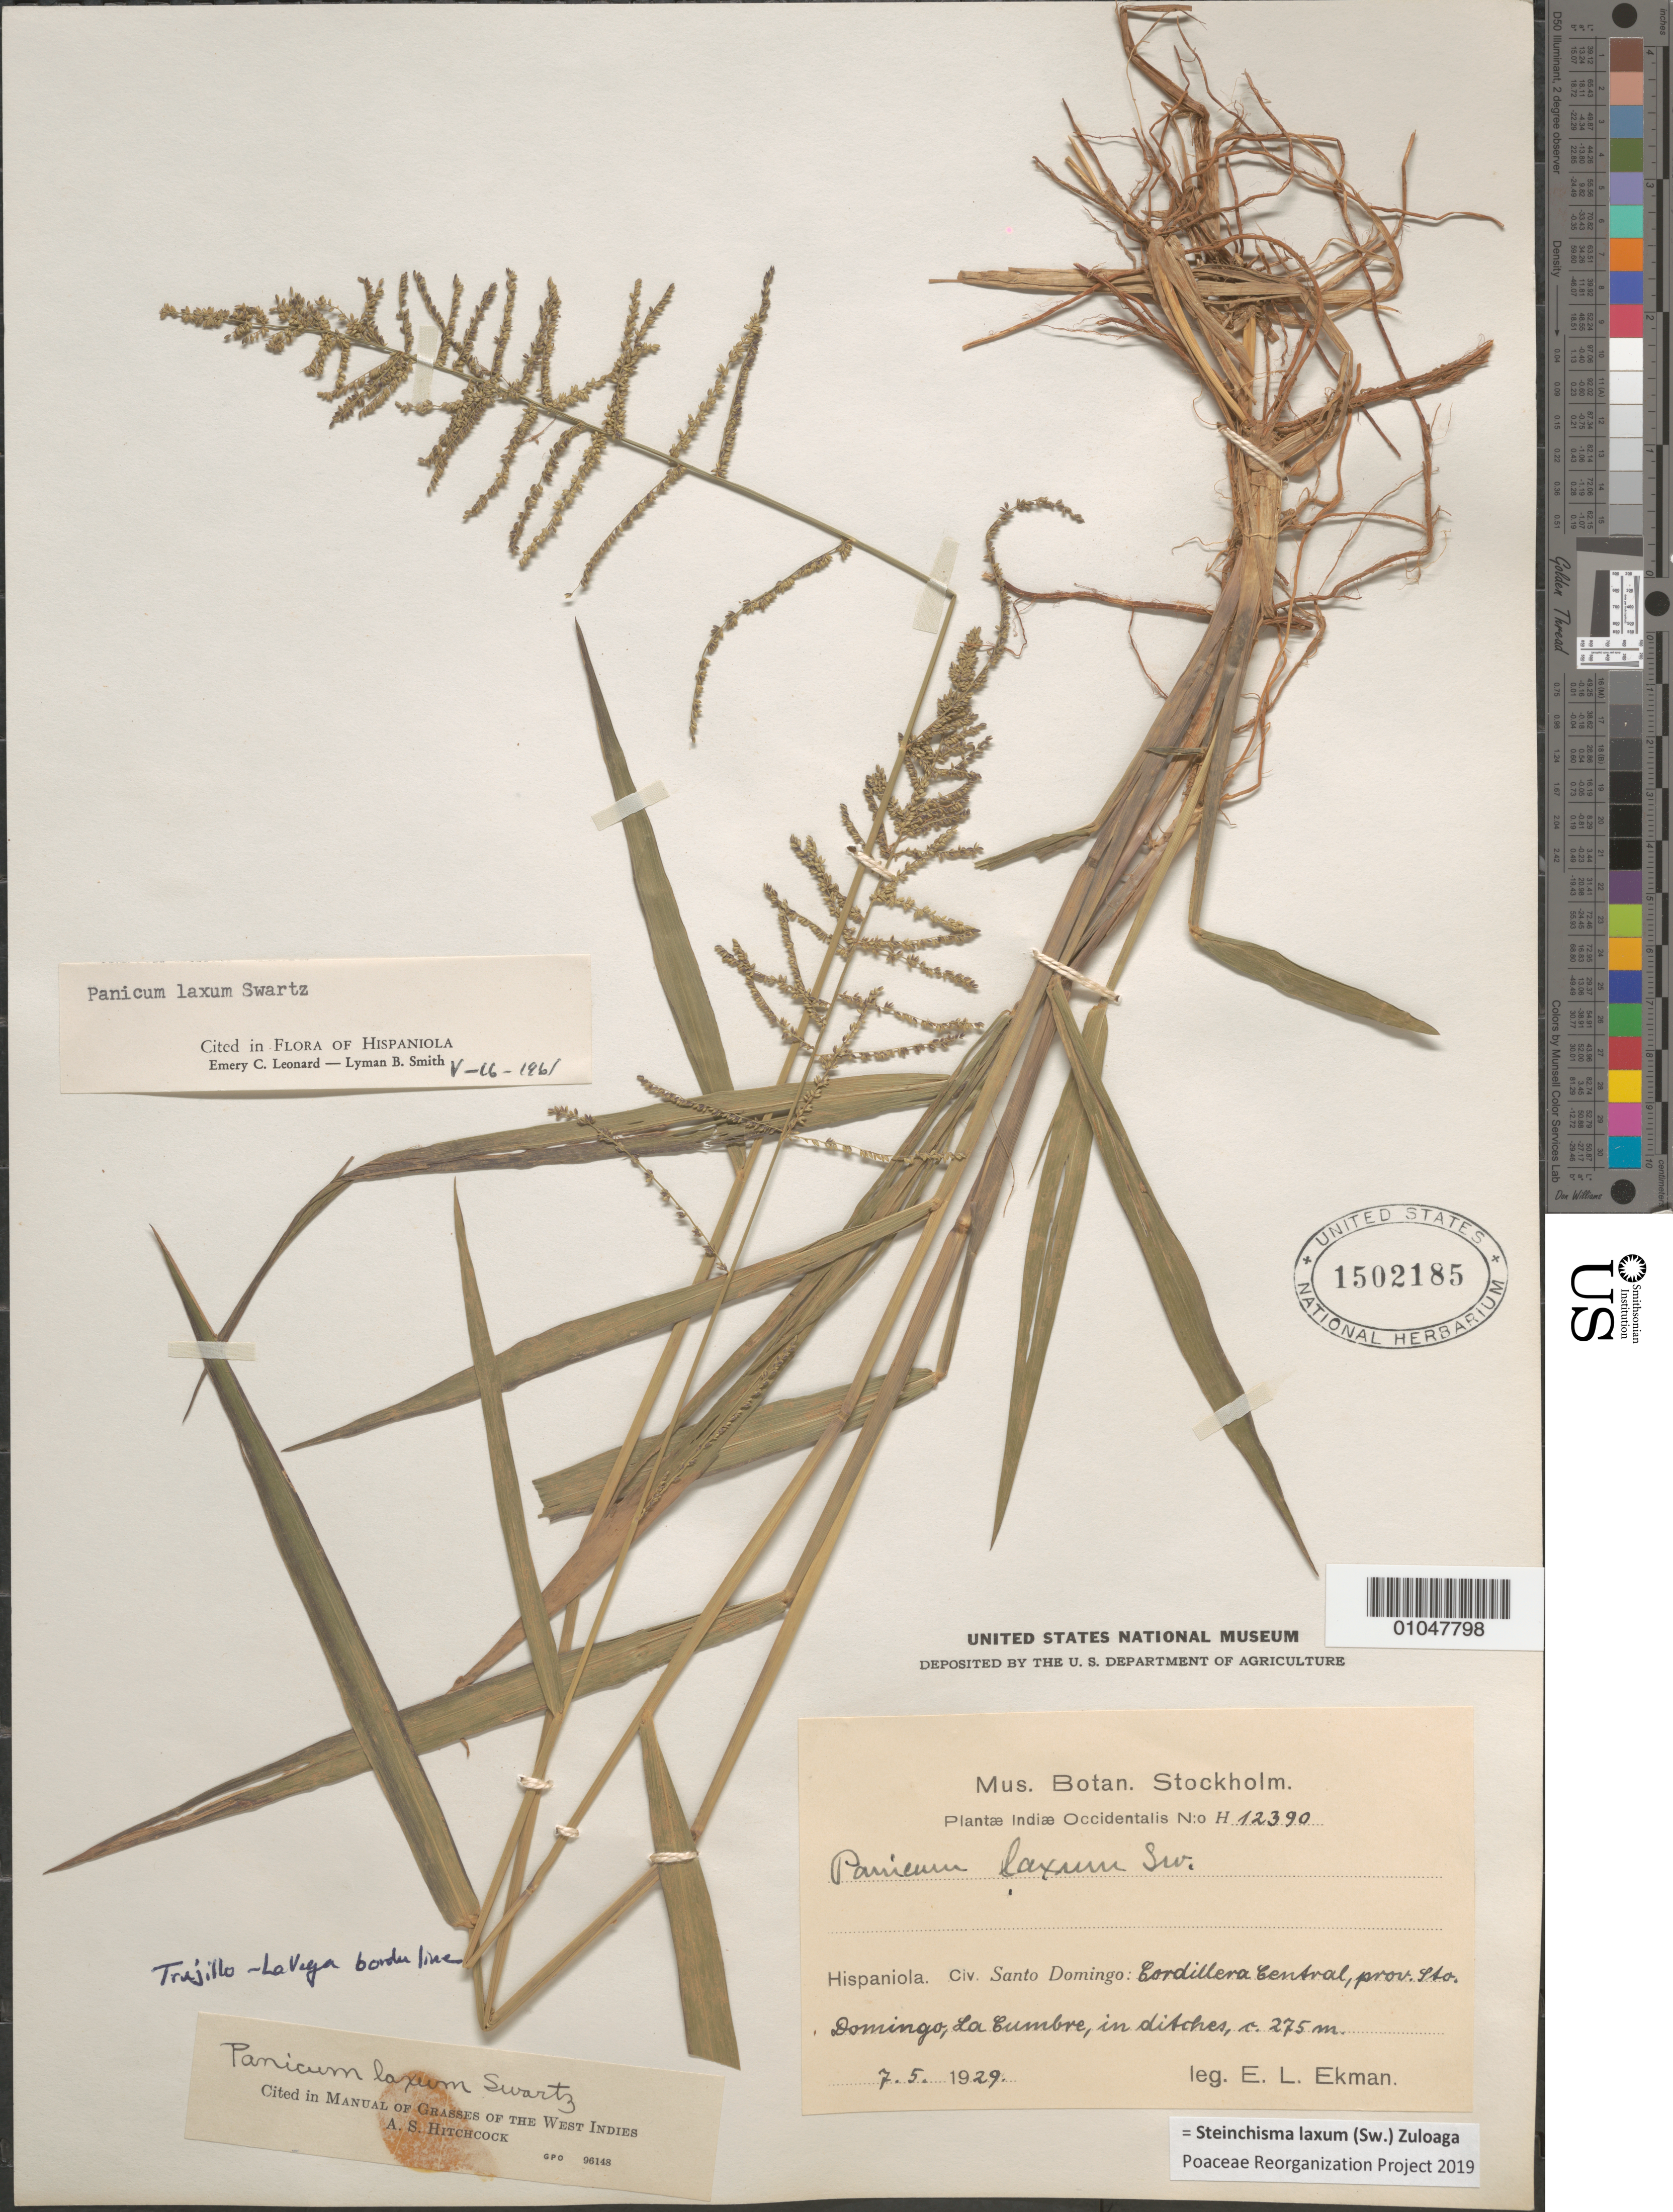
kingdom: Plantae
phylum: Tracheophyta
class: Liliopsida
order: Poales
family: Poaceae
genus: Panicum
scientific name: Panicum laxum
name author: Sw.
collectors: E. L. Ekman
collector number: H 12390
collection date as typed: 07 May 1929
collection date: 1929-05-07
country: Dominican Republic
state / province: Distrito Nacional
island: Hispaniola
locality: Cordillera Central, La Cumbre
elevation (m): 275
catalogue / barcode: US 1502185